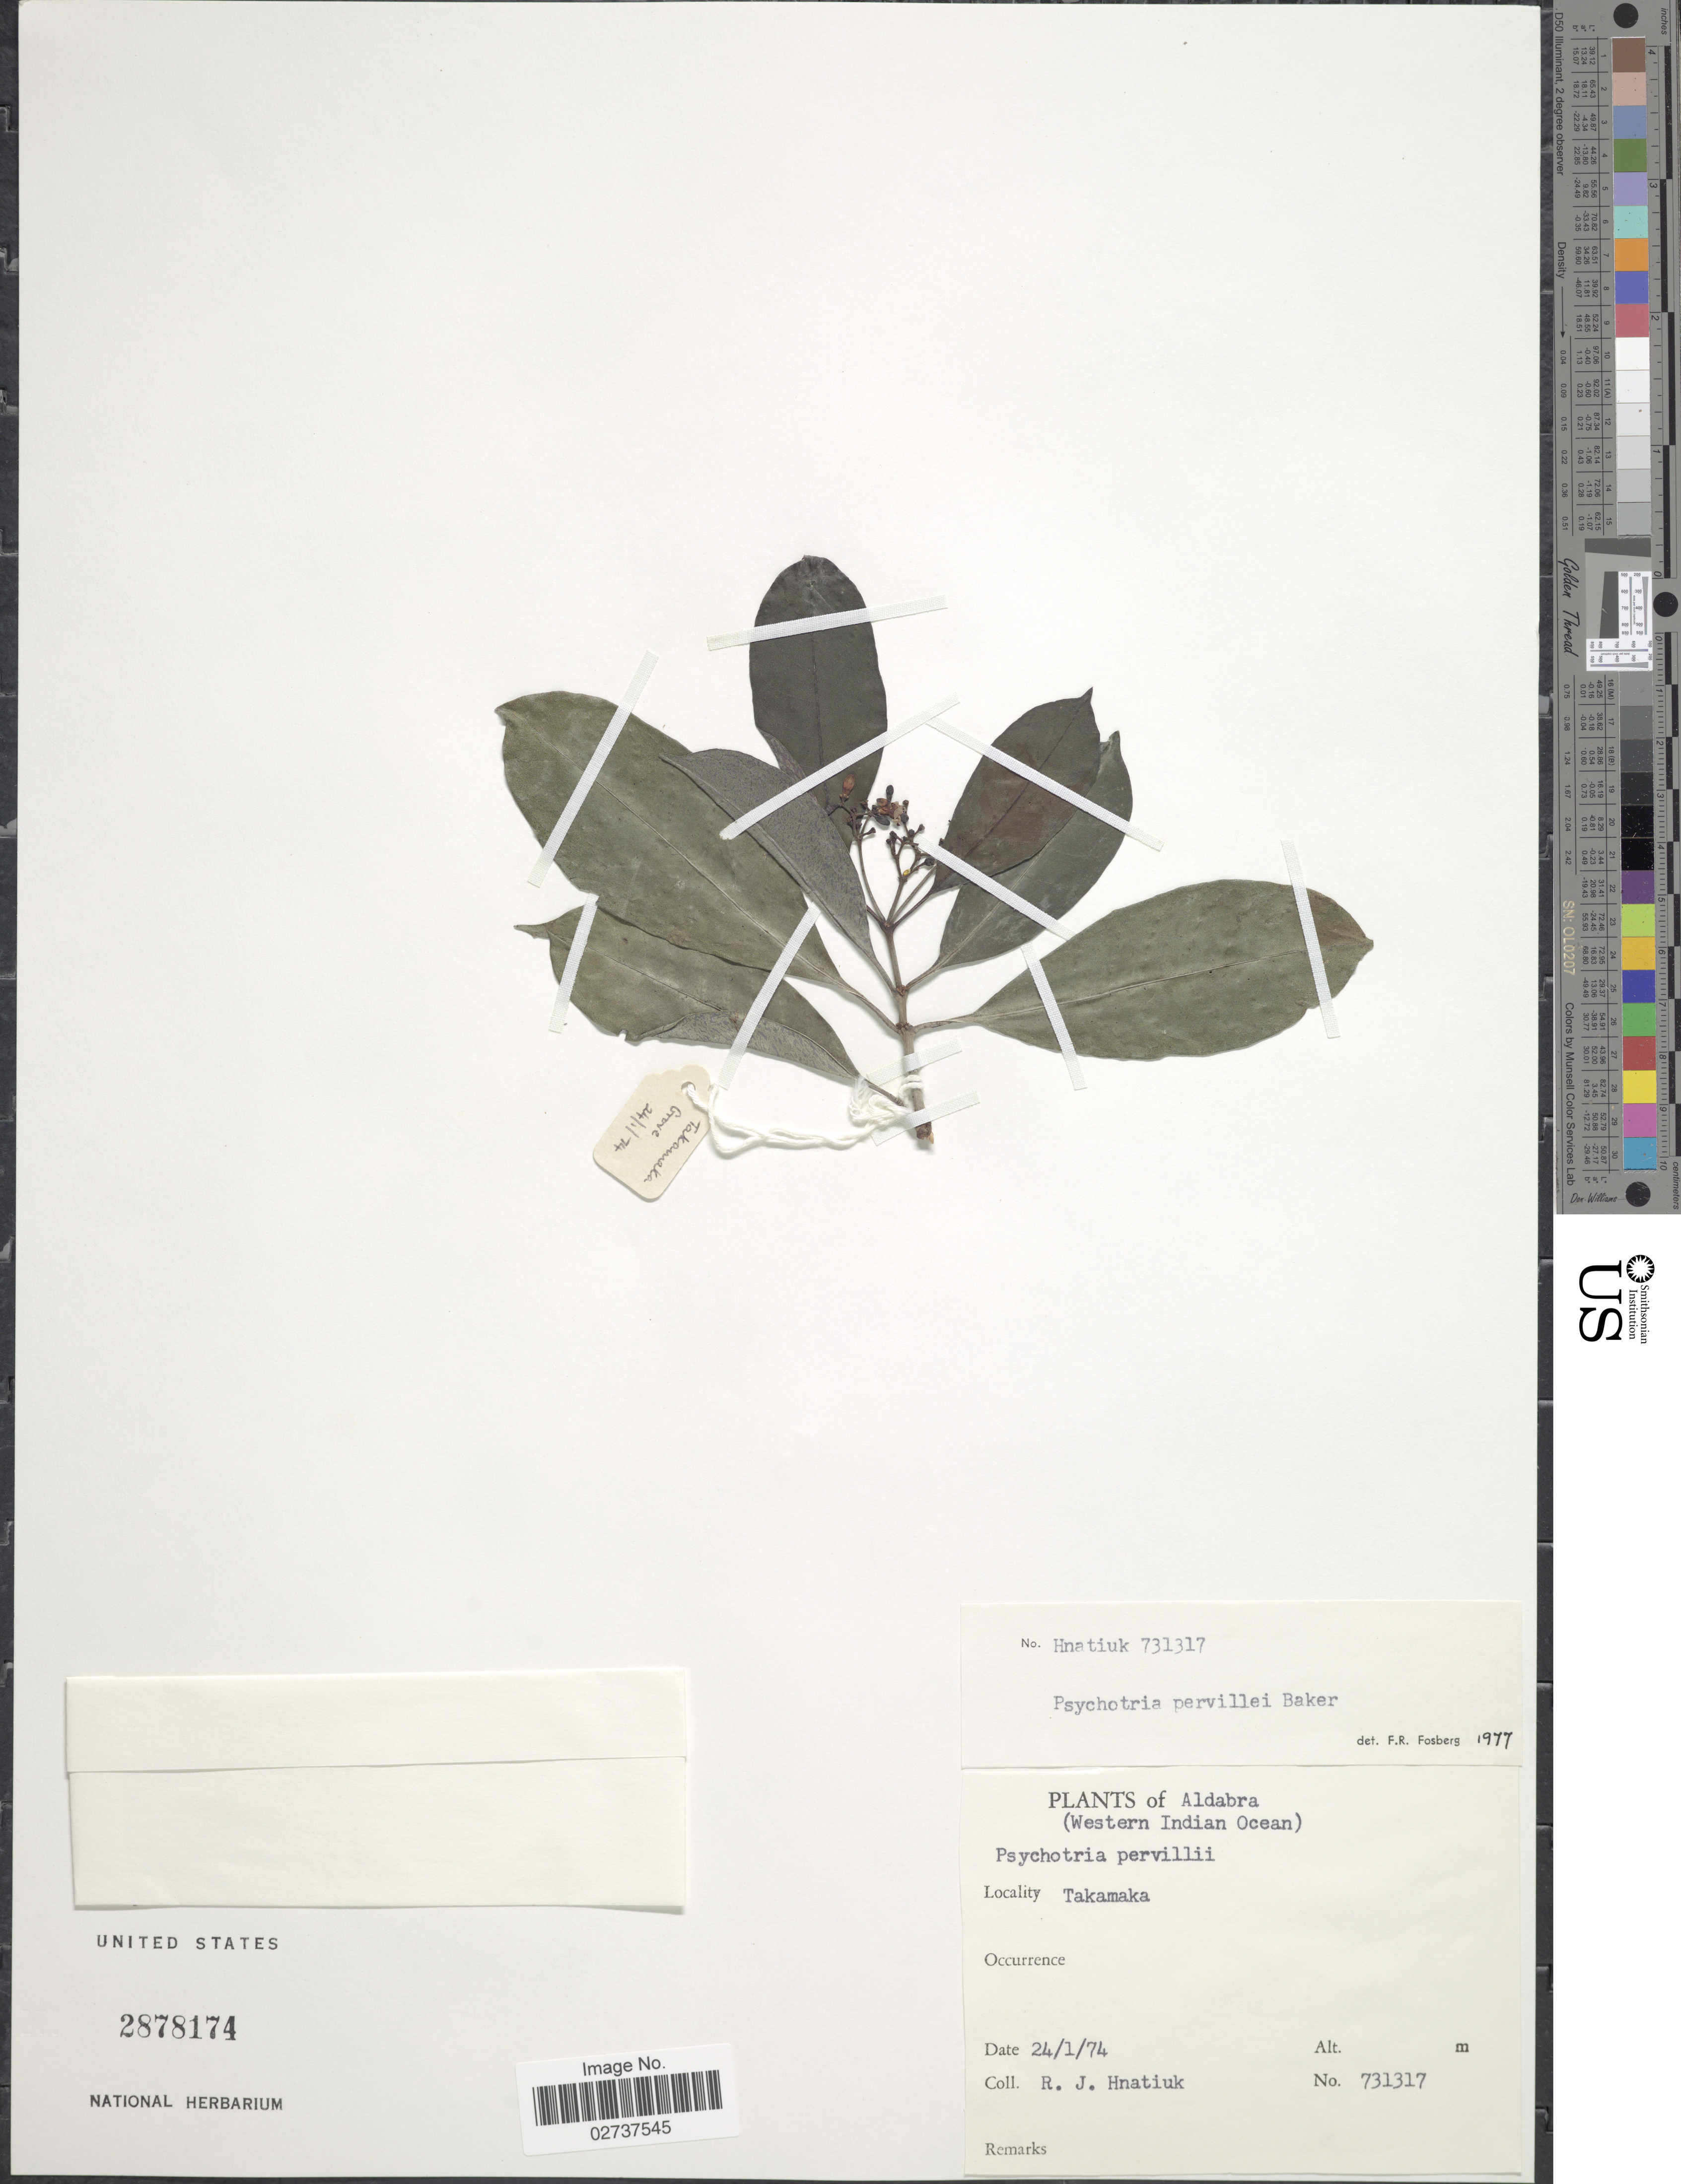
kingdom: Plantae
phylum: Tracheophyta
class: Magnoliopsida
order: Gentianales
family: Rubiaceae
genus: Psychotria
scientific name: Psychotria pervillei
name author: Baker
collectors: R. Hnatiuk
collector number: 731317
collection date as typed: Transcribed d/m/y: 24/1/74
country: Seychelles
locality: Aldabra Island (Western Indian Ocean), Takamaka.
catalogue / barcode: US 2878174